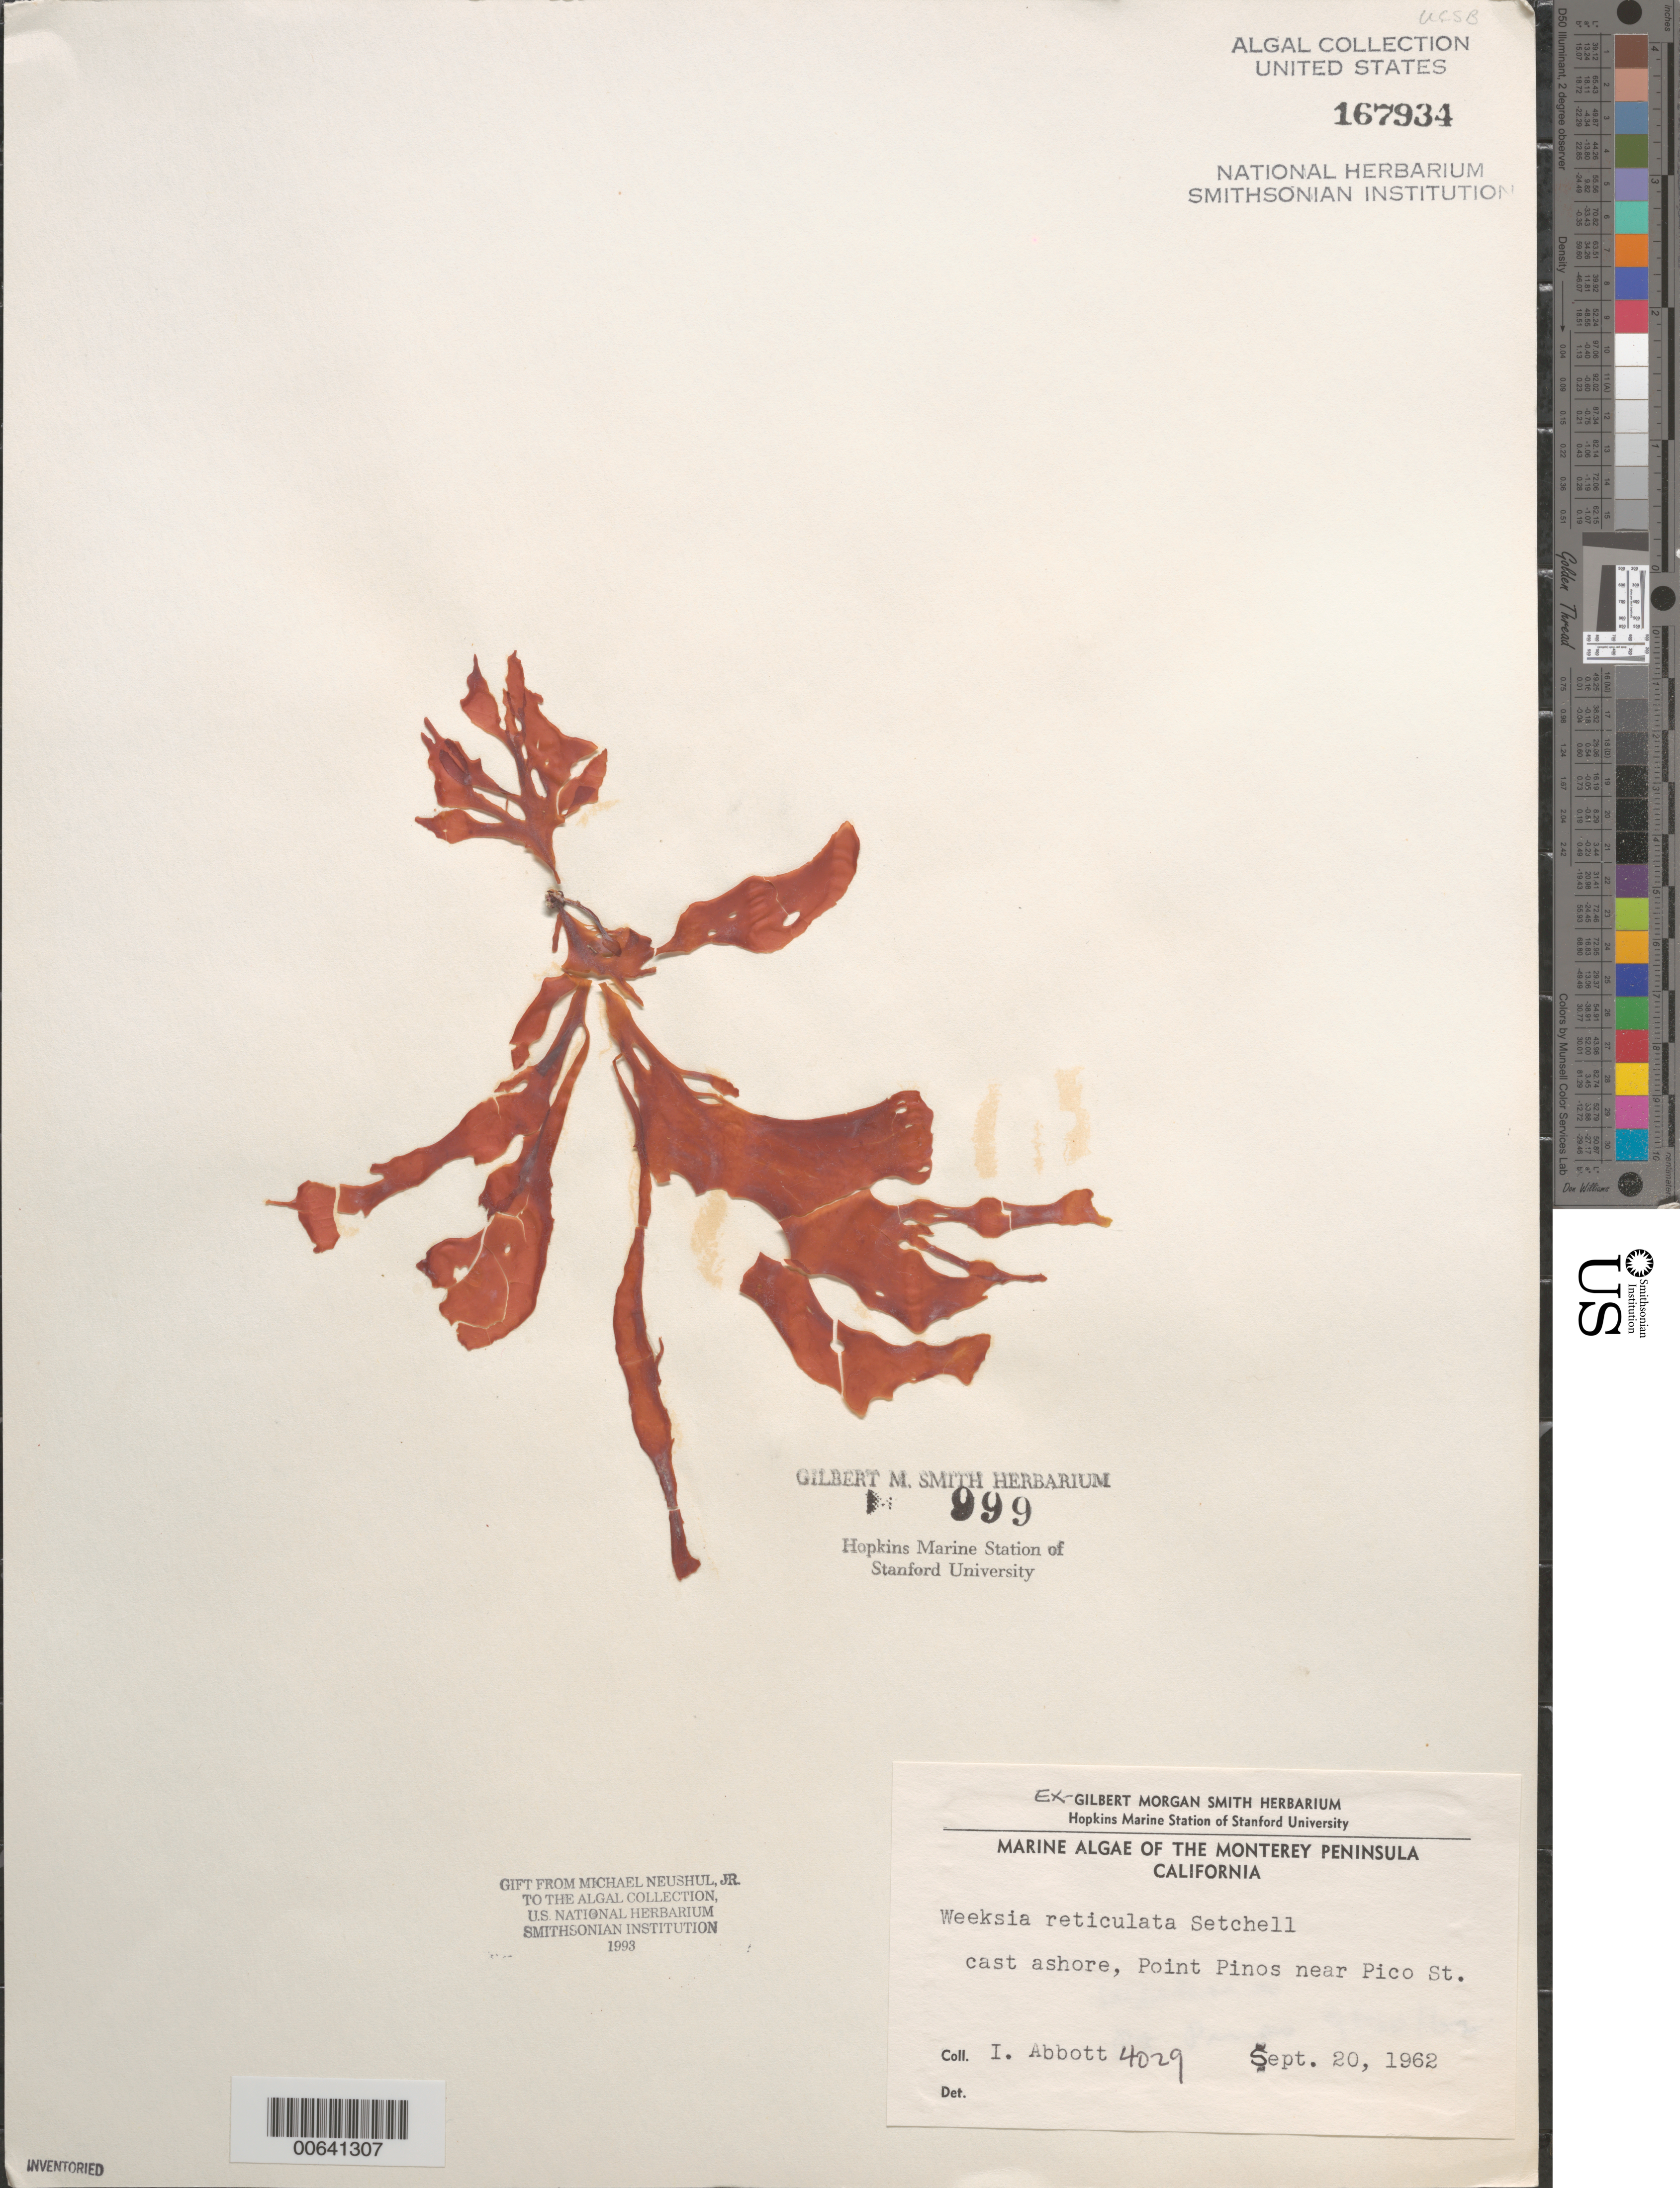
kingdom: Plantae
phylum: Rhodophyta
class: Florideophyceae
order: Gigartinales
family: Dumontiaceae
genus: Weeksia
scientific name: Weeksia reticulata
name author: Setch.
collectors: I. A. Abbott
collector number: IAA 4029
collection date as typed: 20 Sep 1962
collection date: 1962-09-20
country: United States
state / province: California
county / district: Monterey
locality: Point Pinos near Pico Street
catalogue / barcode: US 167934